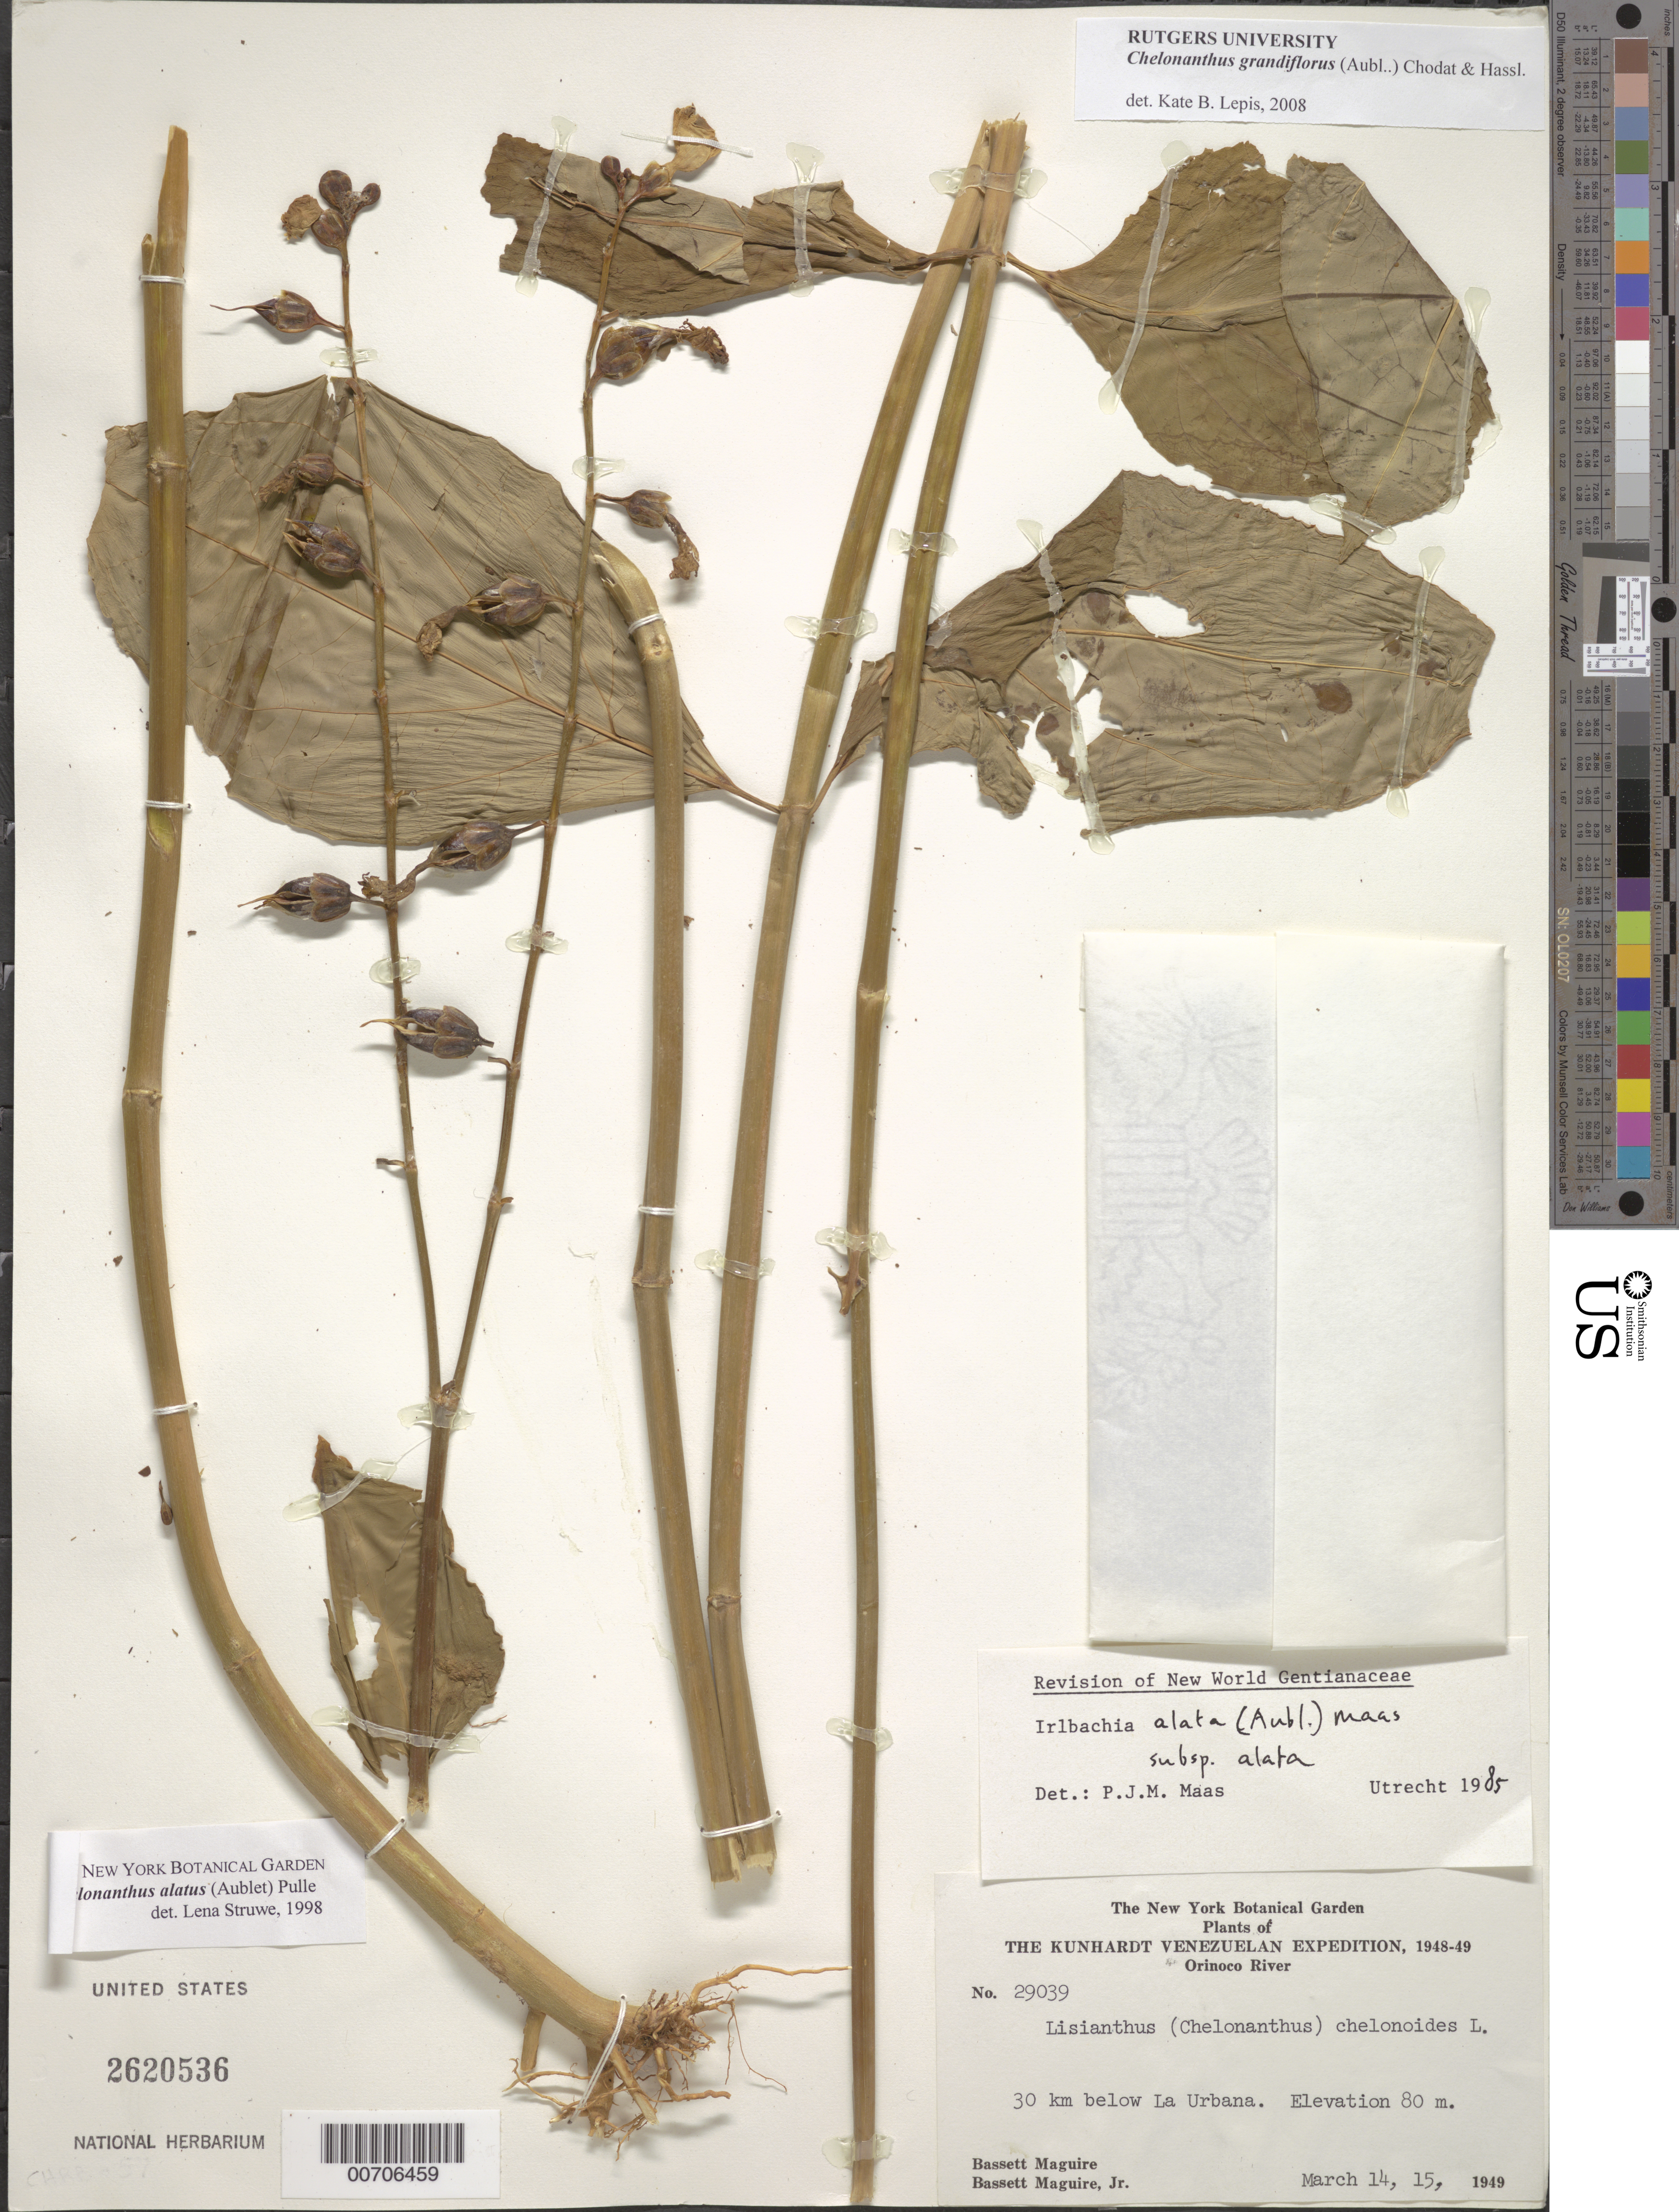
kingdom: Plantae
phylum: Tracheophyta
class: Magnoliopsida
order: Gentianales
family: Gentianaceae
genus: Chelonanthus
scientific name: Chelonanthus grandiflorus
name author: (Aubl.) Chodat & Hassl.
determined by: Lepis, Kate B.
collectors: B. Maguire & B. Maguire Jr.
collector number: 29039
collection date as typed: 14-Mar-49 to 15-Mar-49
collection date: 1949-03-14/1949-03-15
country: Venezuela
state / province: Amazonas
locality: Río Orinoco, 30 km below La Urbana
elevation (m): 80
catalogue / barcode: US 2620536